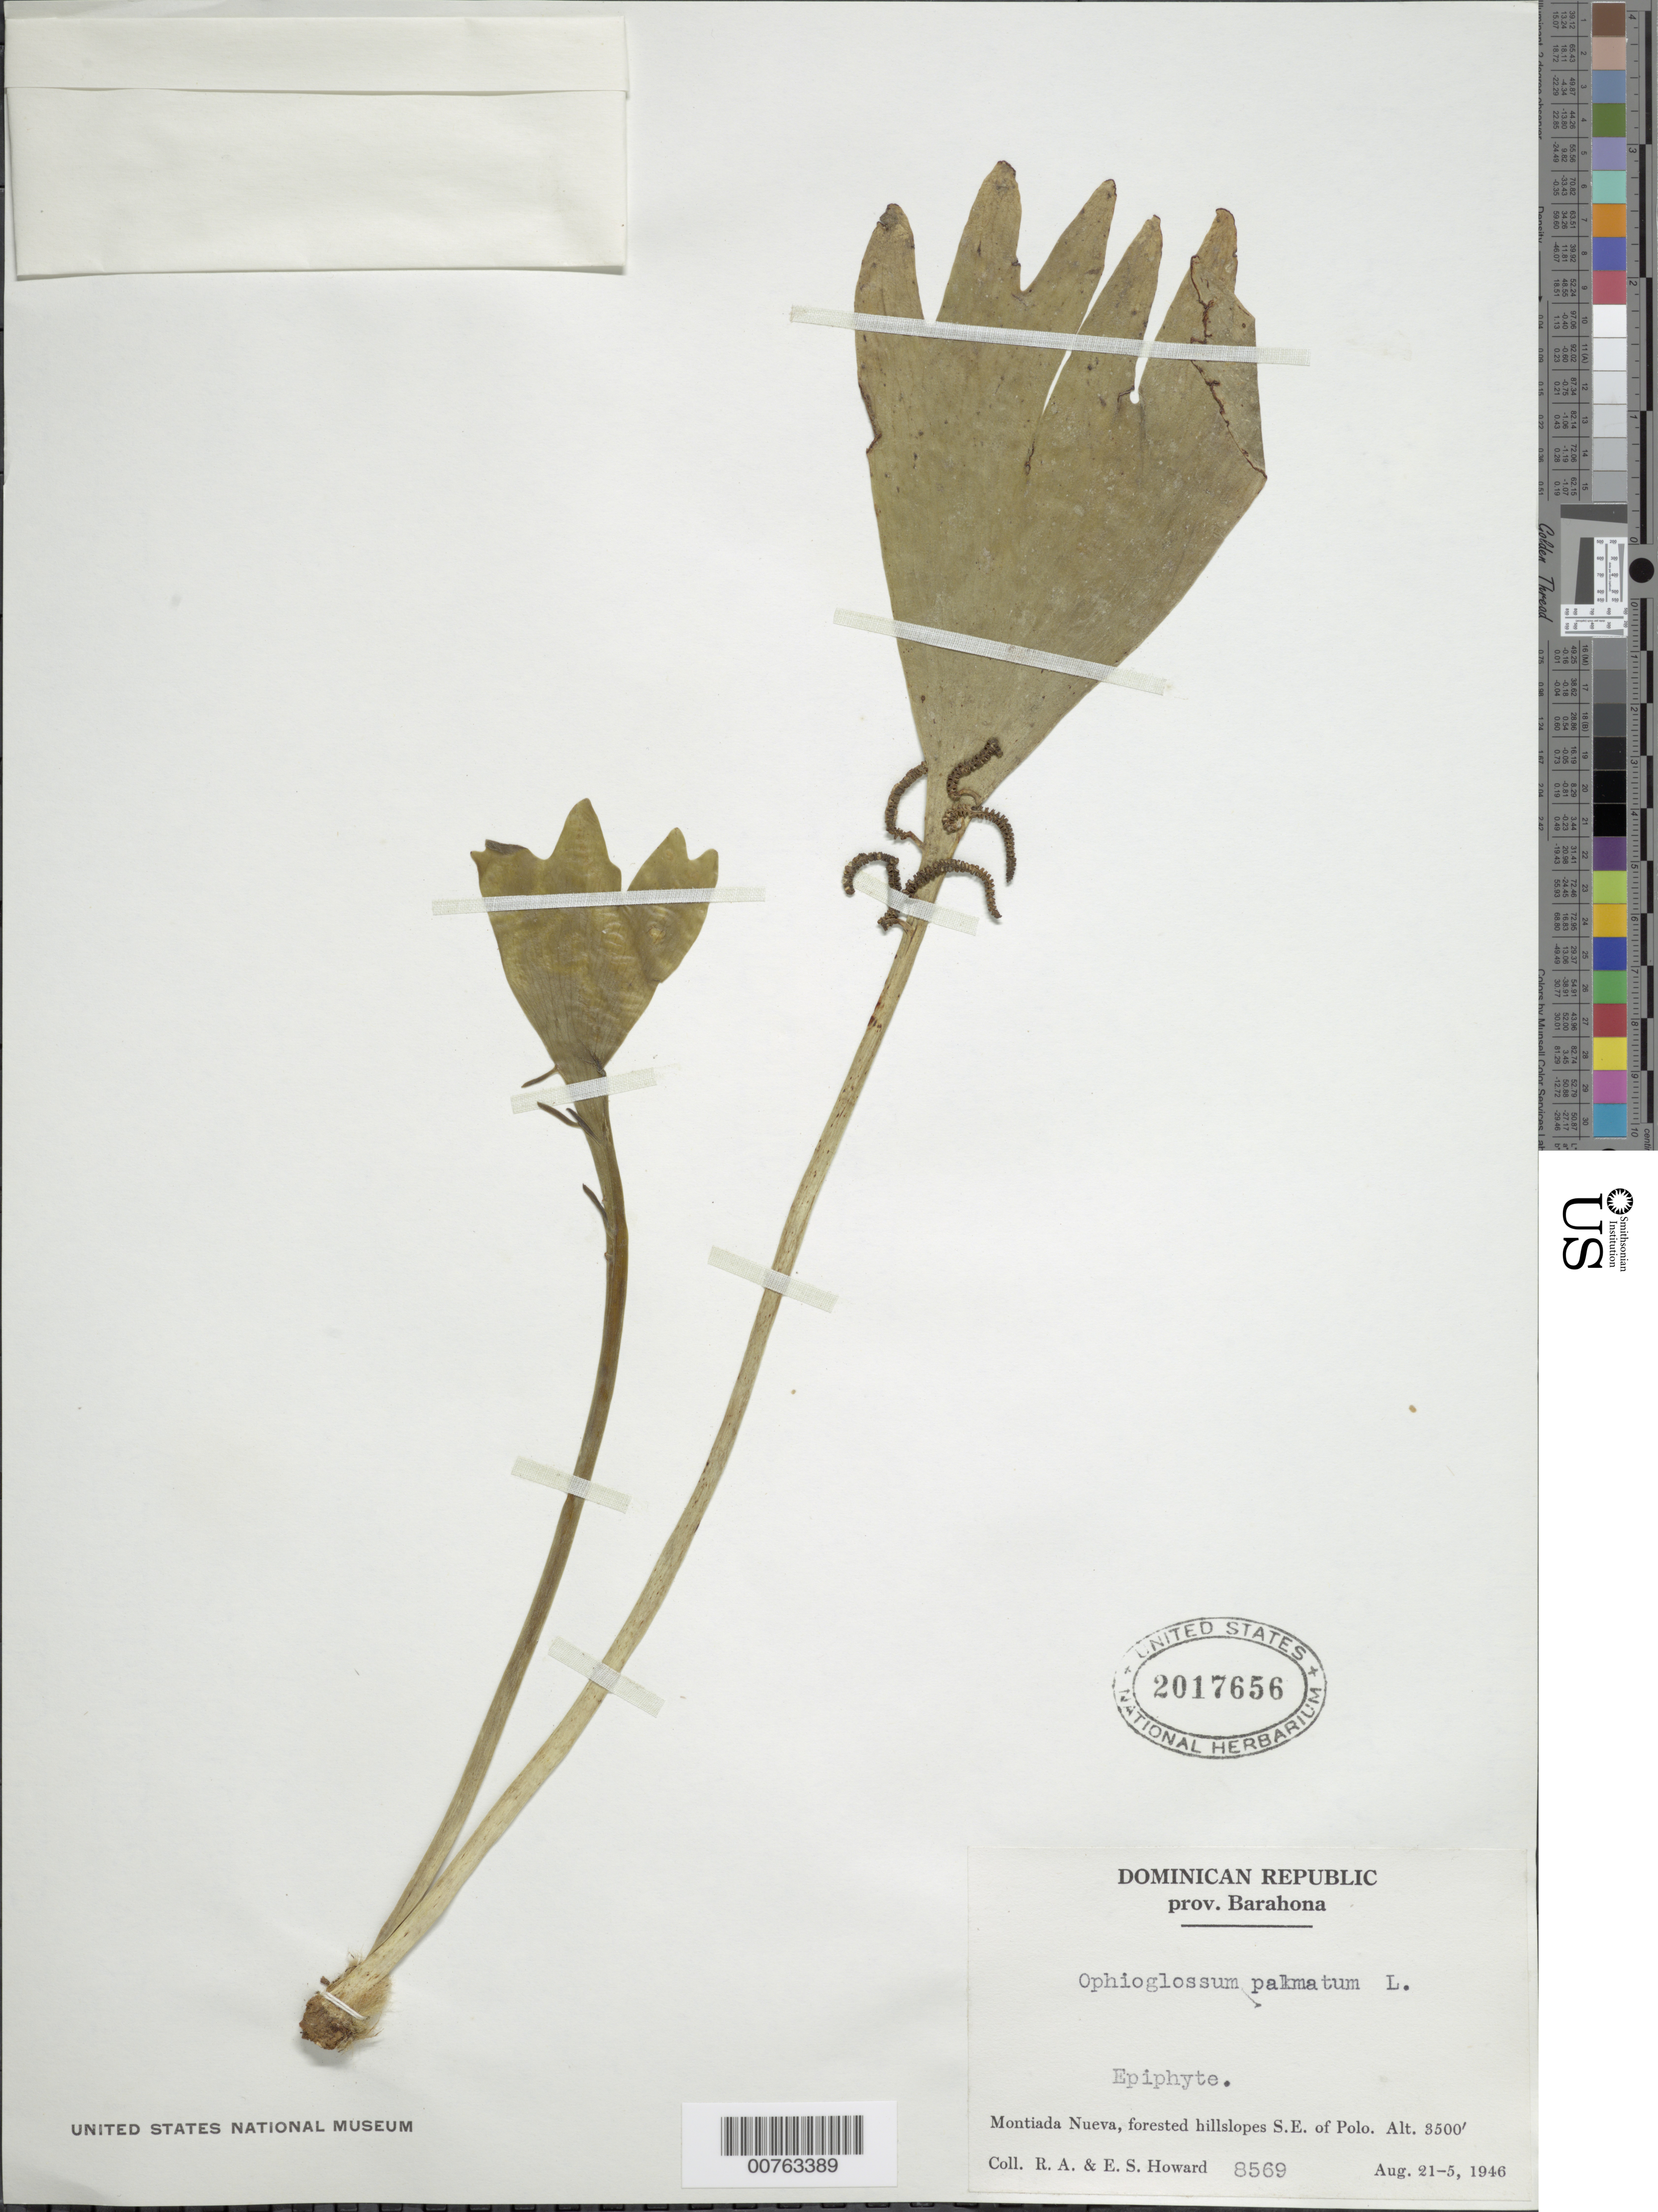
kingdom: Plantae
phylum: Tracheophyta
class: Polypodiopsida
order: Ophioglossales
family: Ophioglossaceae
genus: Cheiroglossa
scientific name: Cheiroglossa palmata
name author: (L.) C. Presl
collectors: R. A. Howard & E. S. Howard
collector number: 8569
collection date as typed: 21 Aug 1946 25 Aug 1946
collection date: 1946-08-21/1946-08-25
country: Dominican Republic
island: Hispaniola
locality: Montiada Nueva, SE of Polo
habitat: Forested hillslopes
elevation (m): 1067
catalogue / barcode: US 2017656